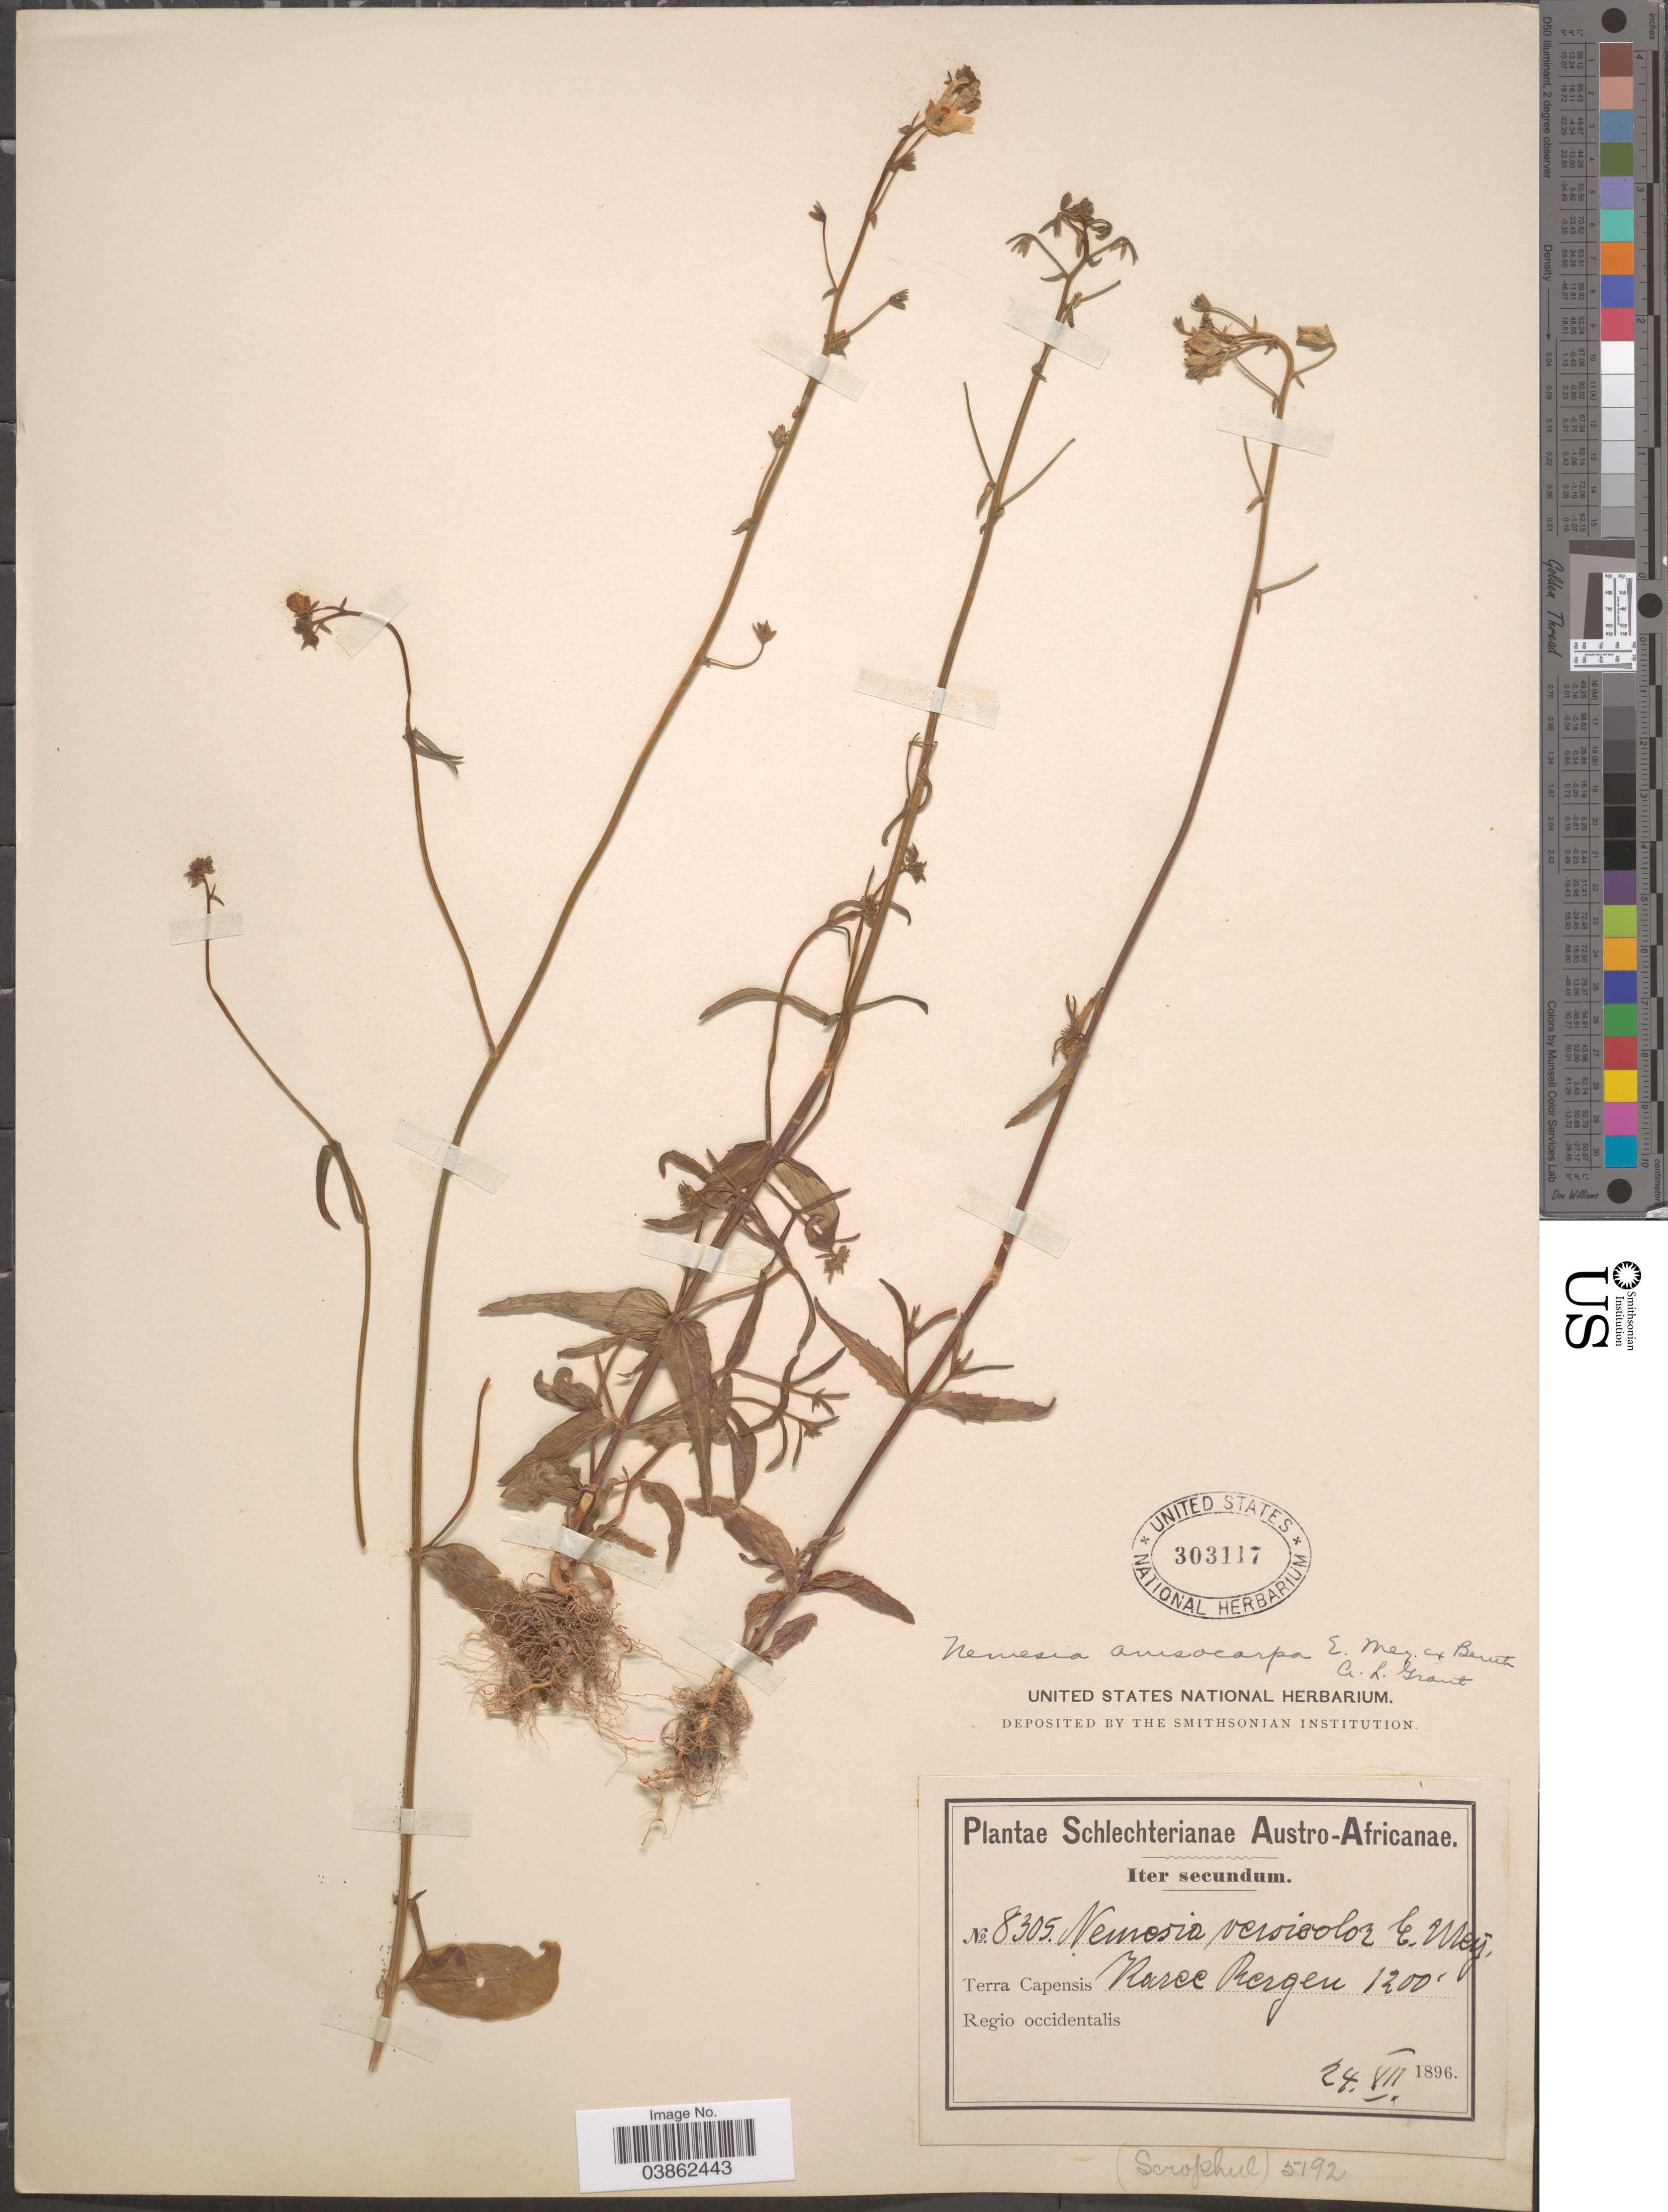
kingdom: Plantae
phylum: Tracheophyta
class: Magnoliopsida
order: Lamiales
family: Scrophulariaceae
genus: Nemesia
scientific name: Nemesia anisocarpa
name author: E. Mey. ex Benth.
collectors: Schlechter, --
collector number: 8305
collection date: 1896-08-24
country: South Africa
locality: Austro-Africanae. Terra Capensis Karee Bergen. Regio occidentalis.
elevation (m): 366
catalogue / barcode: US 303117